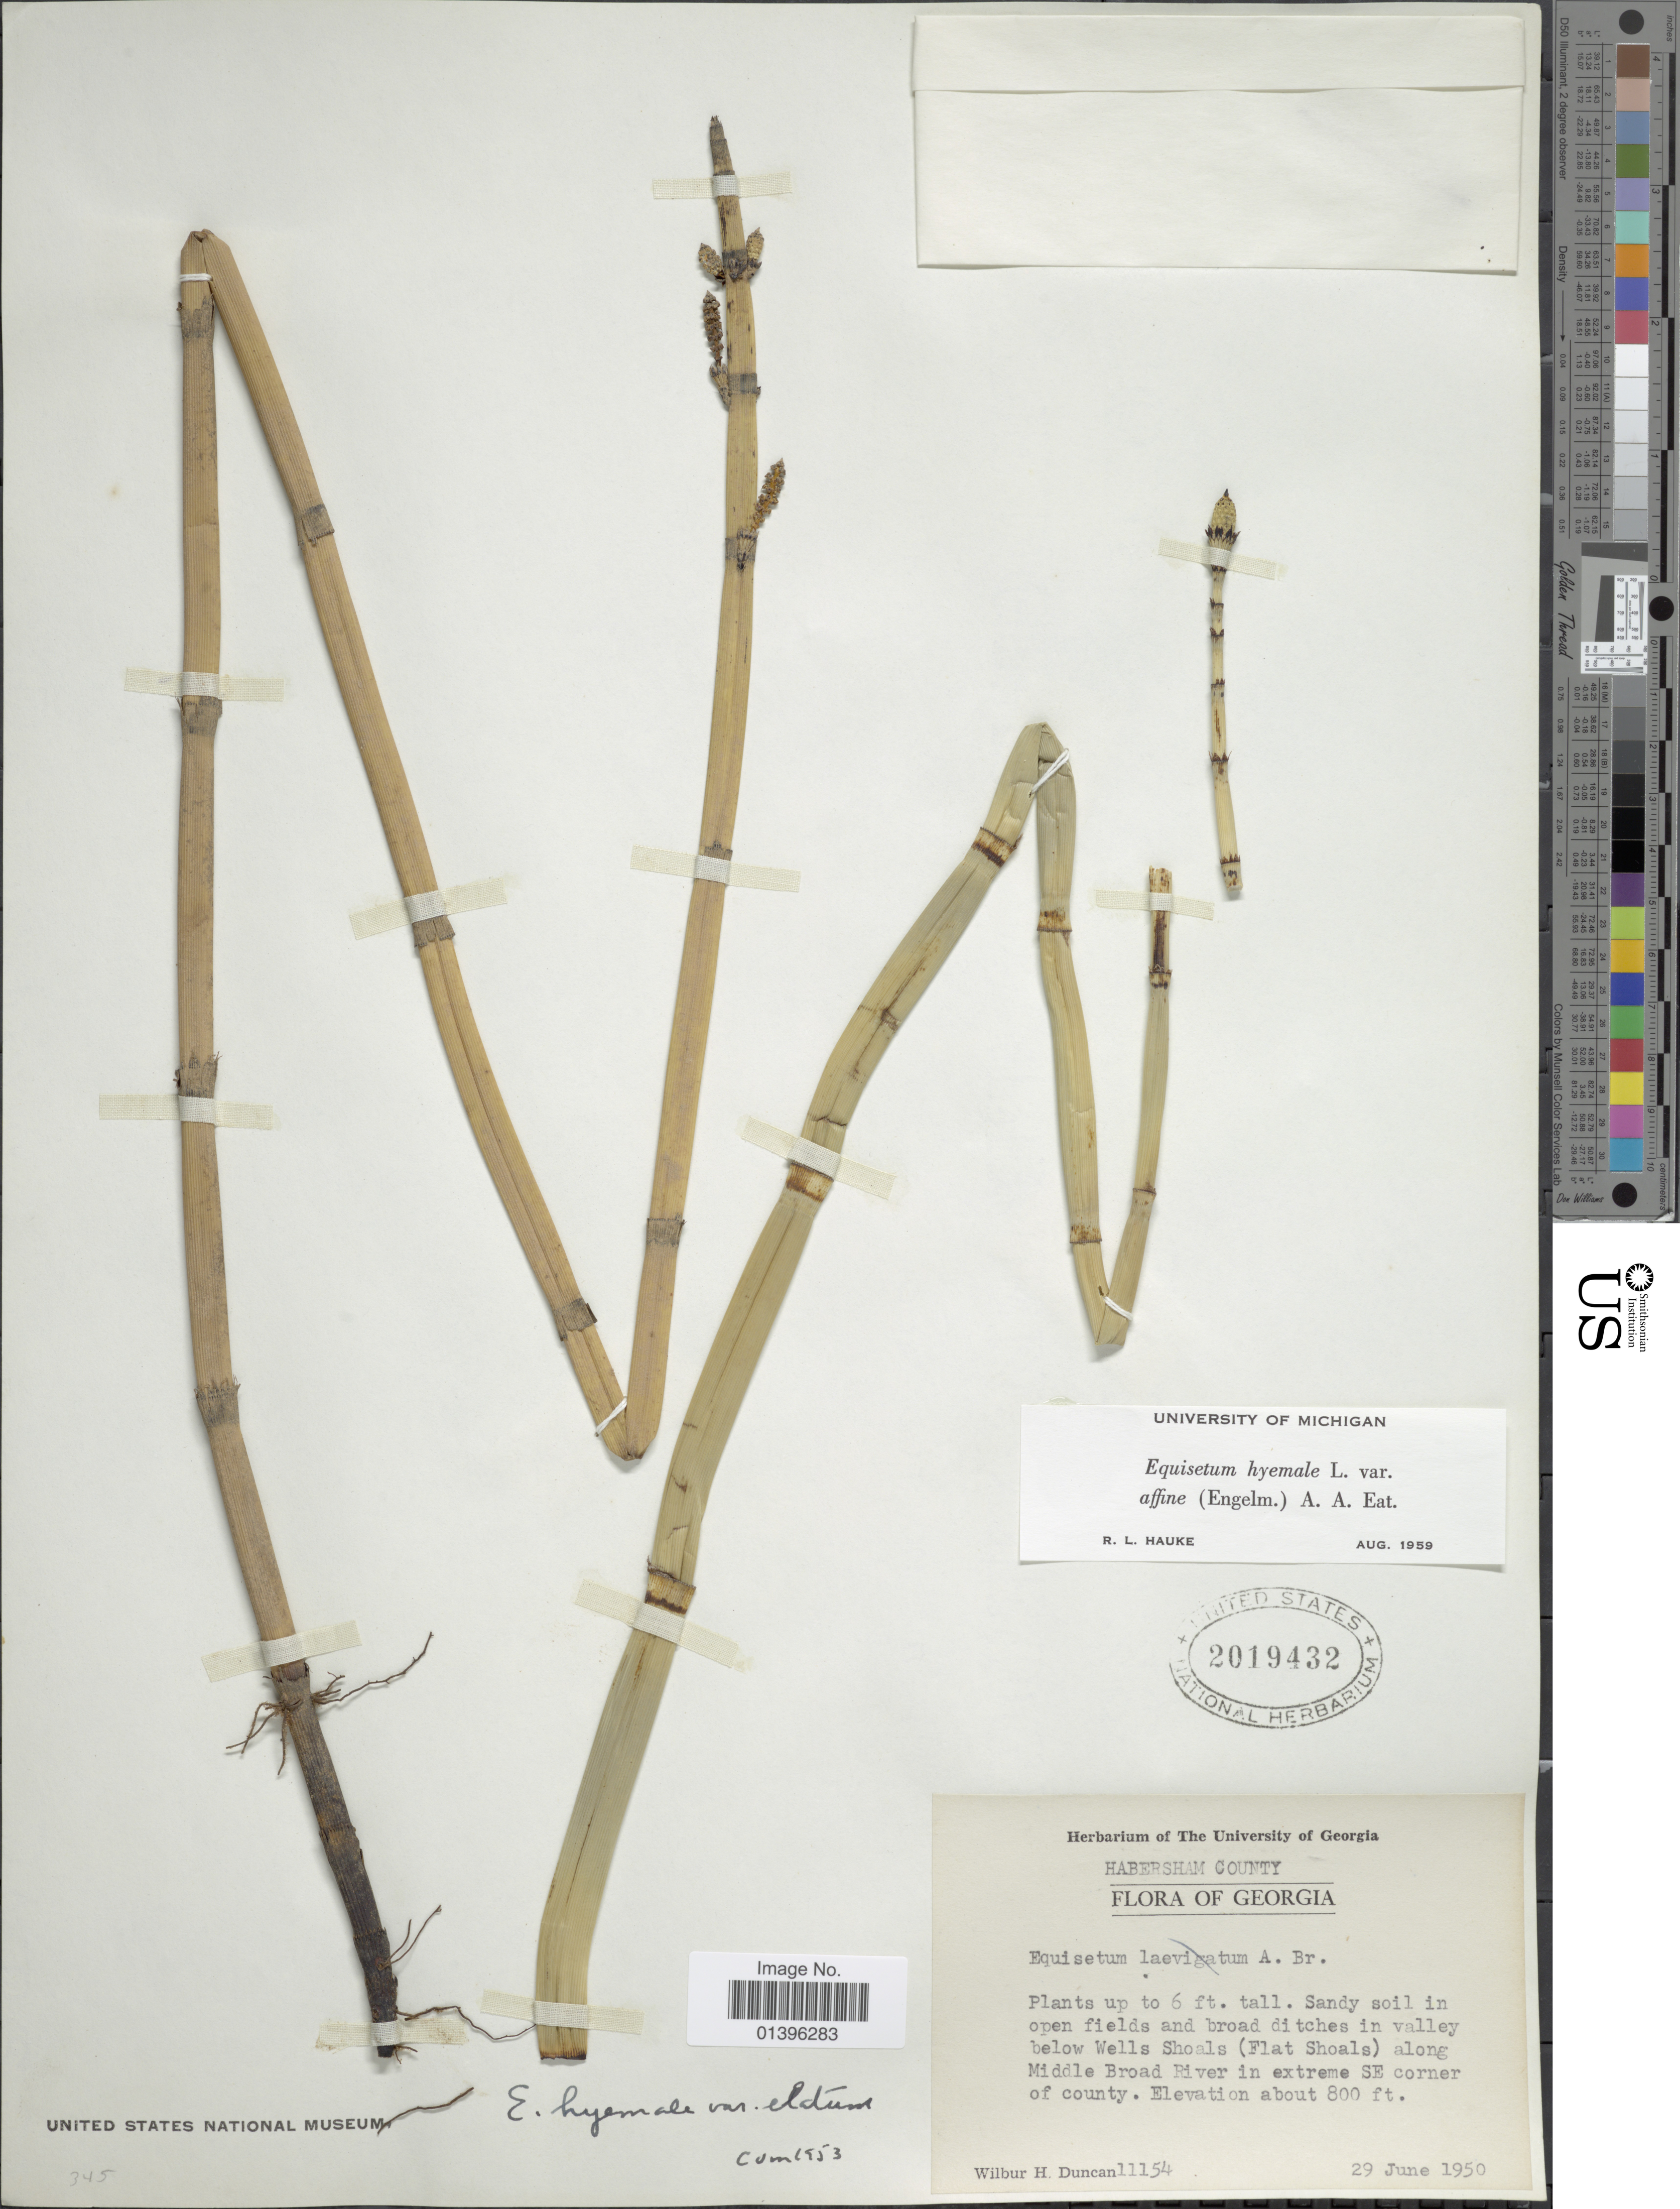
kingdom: Plantae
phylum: Tracheophyta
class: Polypodiopsida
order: Equisetales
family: Equisetaceae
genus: Equisetum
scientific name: Equisetum hyemale var. affine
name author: (Engelm.) A.A. Eaton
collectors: W. H. Duncan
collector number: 11154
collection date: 1950-06-29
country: United States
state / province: Georgia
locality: Habersham County. Sandy soil in open fields and broad ditches in valley below Wells Shoals (Flat Shoals) along Middle Broad River in extreme SE corner of county.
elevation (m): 244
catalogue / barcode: US 2019432